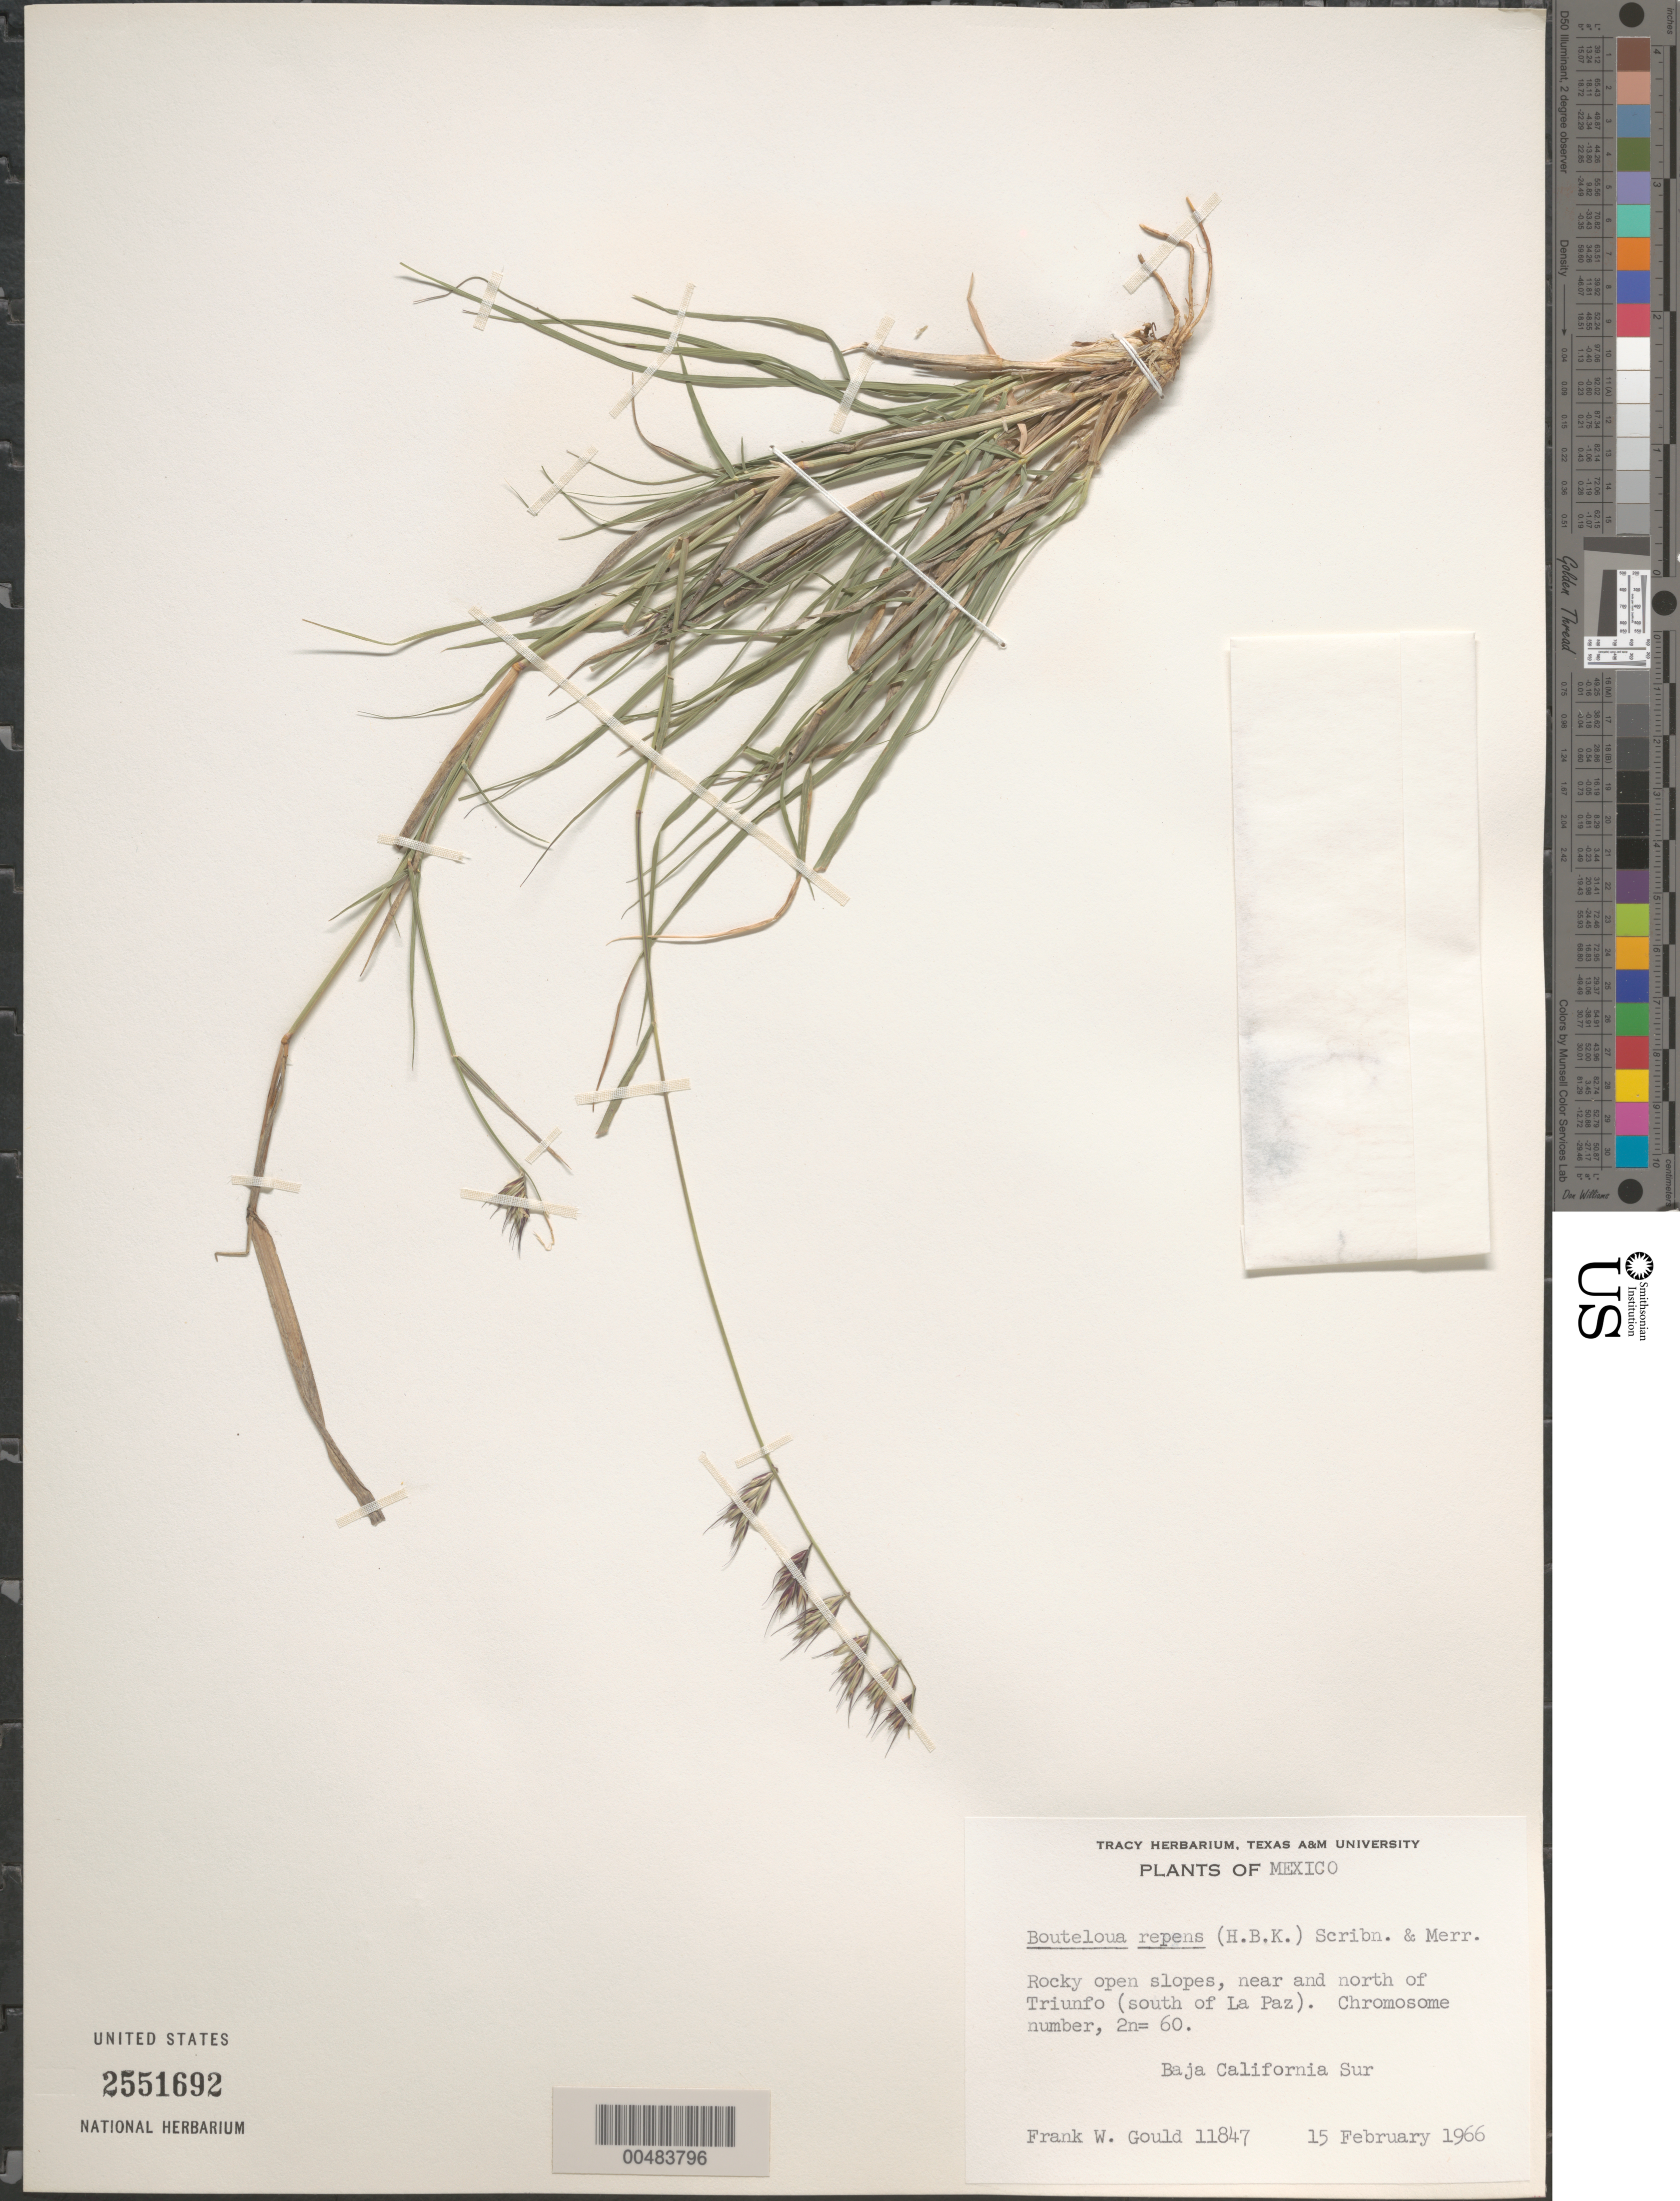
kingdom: Plantae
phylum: Tracheophyta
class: Liliopsida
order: Poales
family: Poaceae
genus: Bouteloua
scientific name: Bouteloua repens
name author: (Kunth) Scribn. & Merr.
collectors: F. W. Gould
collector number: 11847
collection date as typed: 15 Feb 1966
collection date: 1966-02-15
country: Mexico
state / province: Baja California Sur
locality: Near & N of Triunfo (S of La Paz)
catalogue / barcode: US 2551692